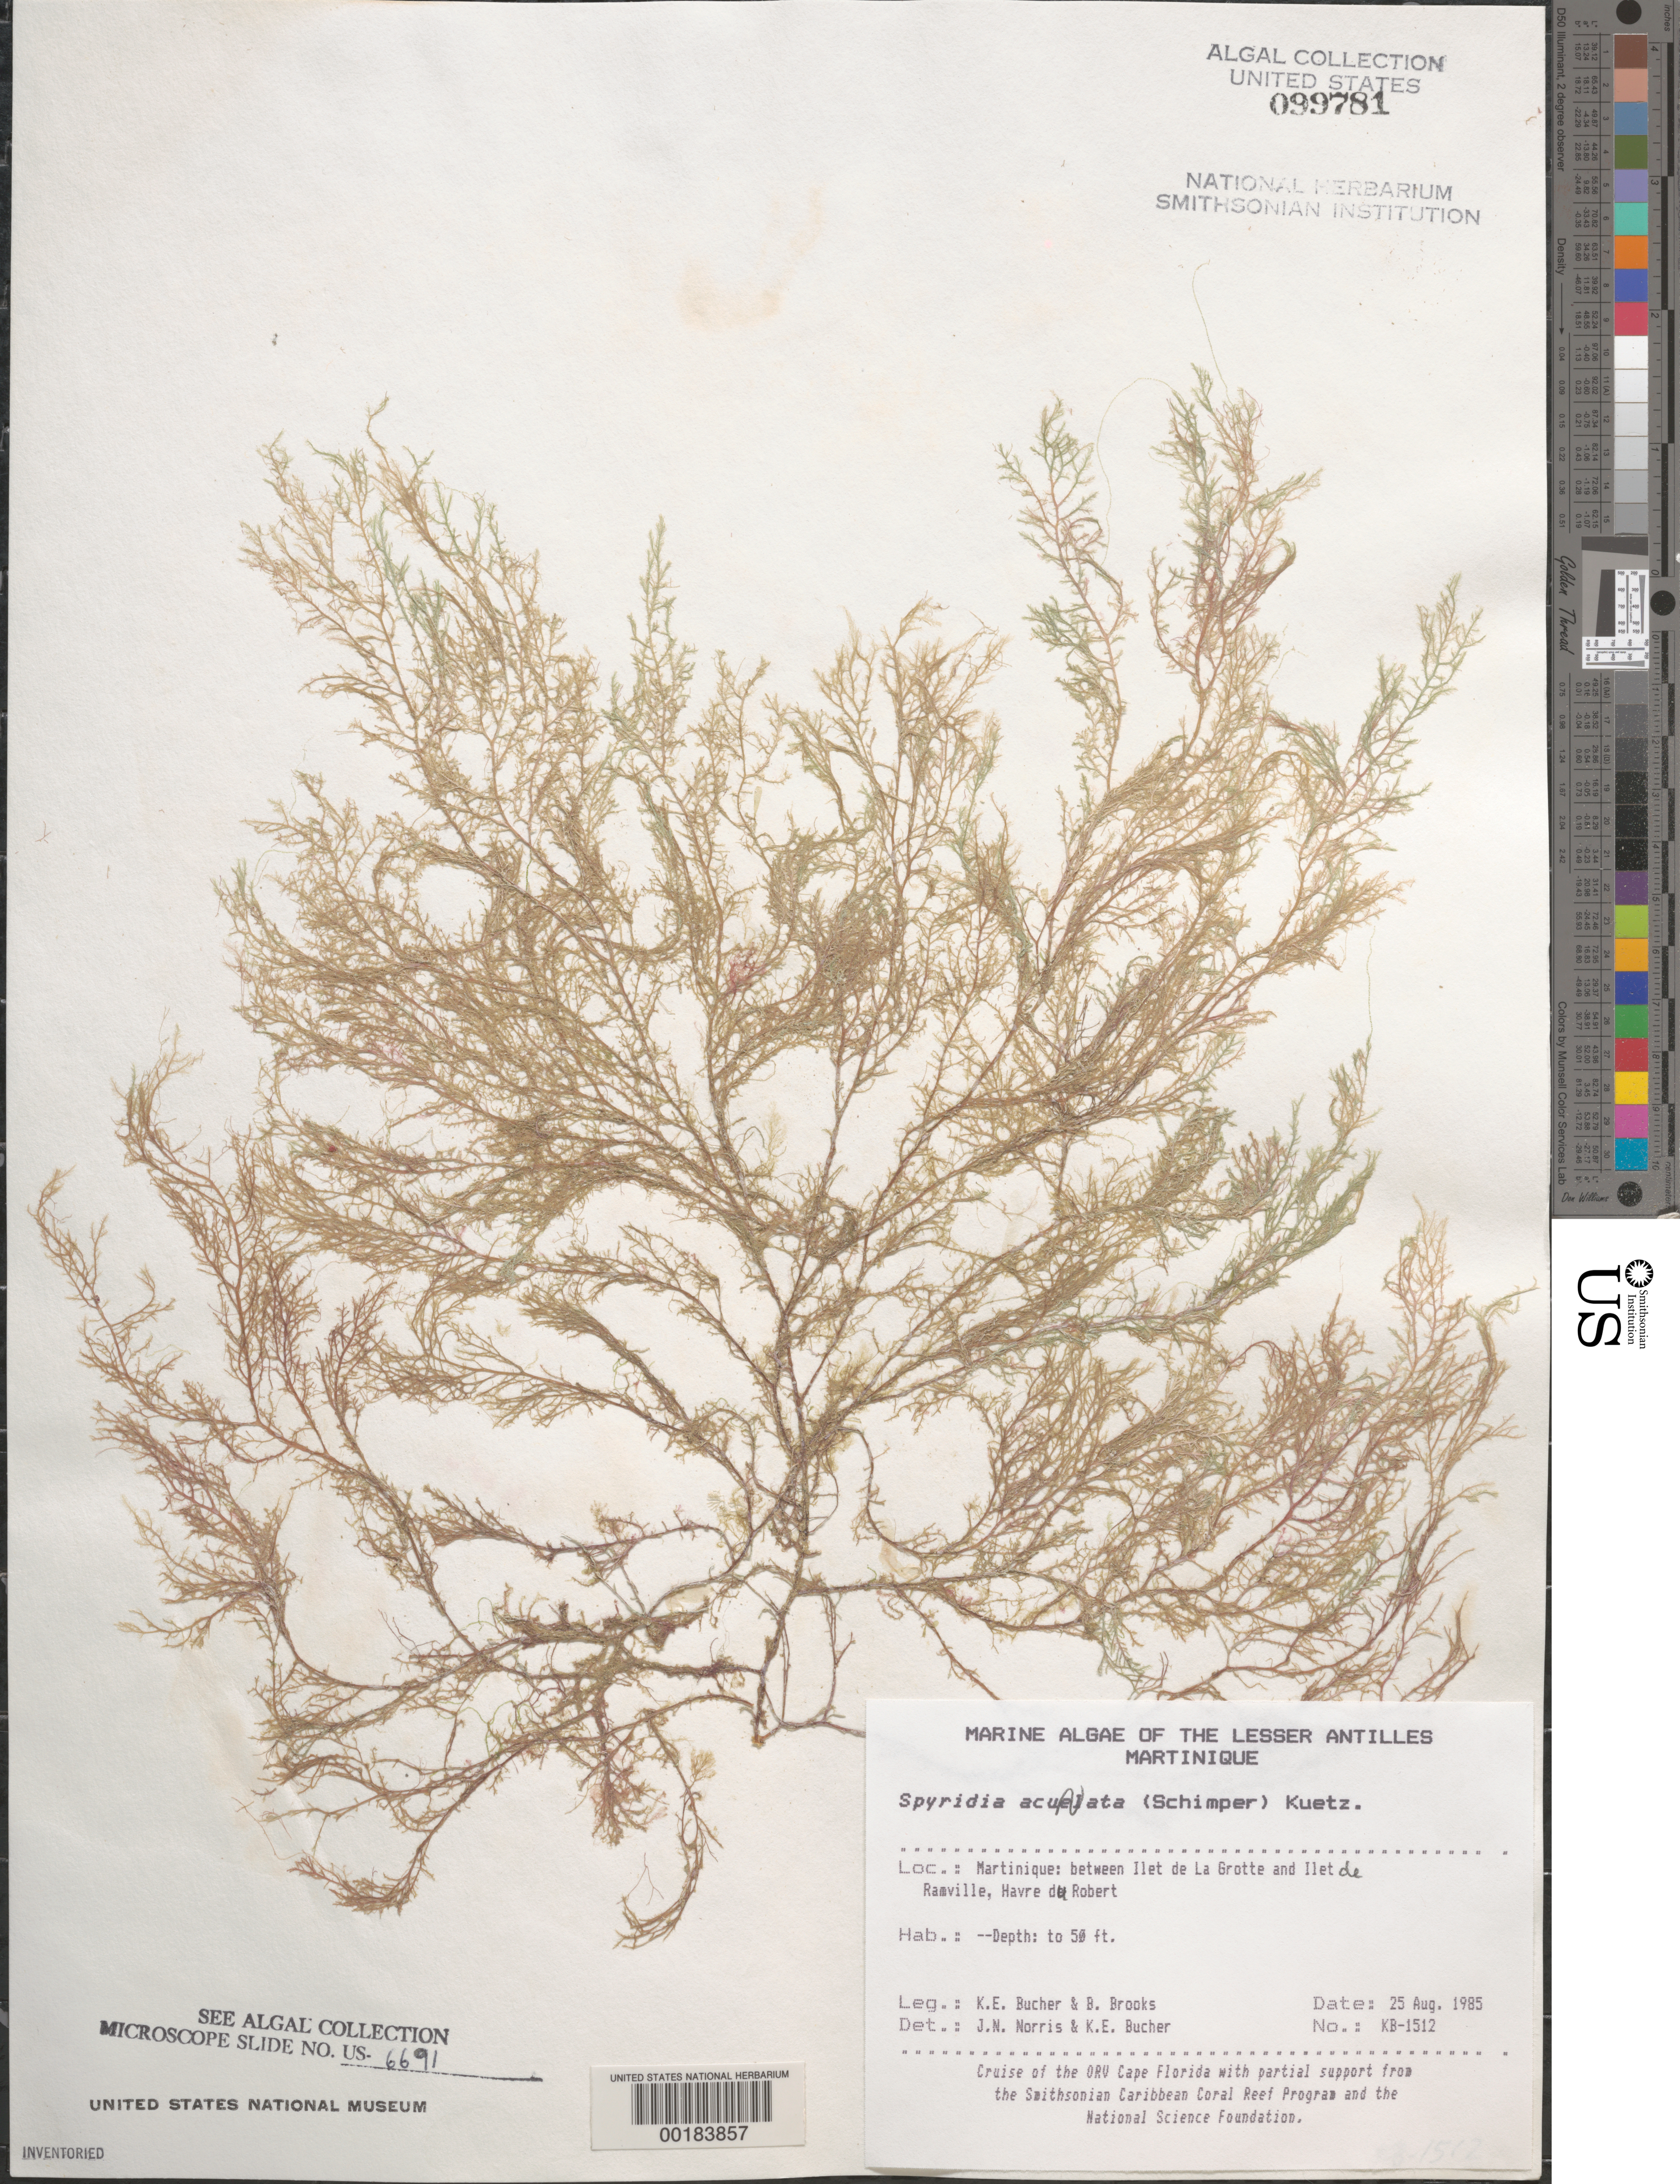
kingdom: Plantae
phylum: Rhodophyta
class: Florideophyceae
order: Ceramiales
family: Spyridiaceae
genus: Spyridia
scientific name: Spyridia aculeata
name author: (C. Agardh ex Decne.) Kütz.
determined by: Norris, J. N.; Bucher, K. E.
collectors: K. E. Bucher & B. Brooks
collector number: Kb-1512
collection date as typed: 25 Aug 1985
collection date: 1985-08-25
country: Martinique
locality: Between Ilet de la Grotte and Ilet de Ramville, Havre du Robert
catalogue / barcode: US 99781